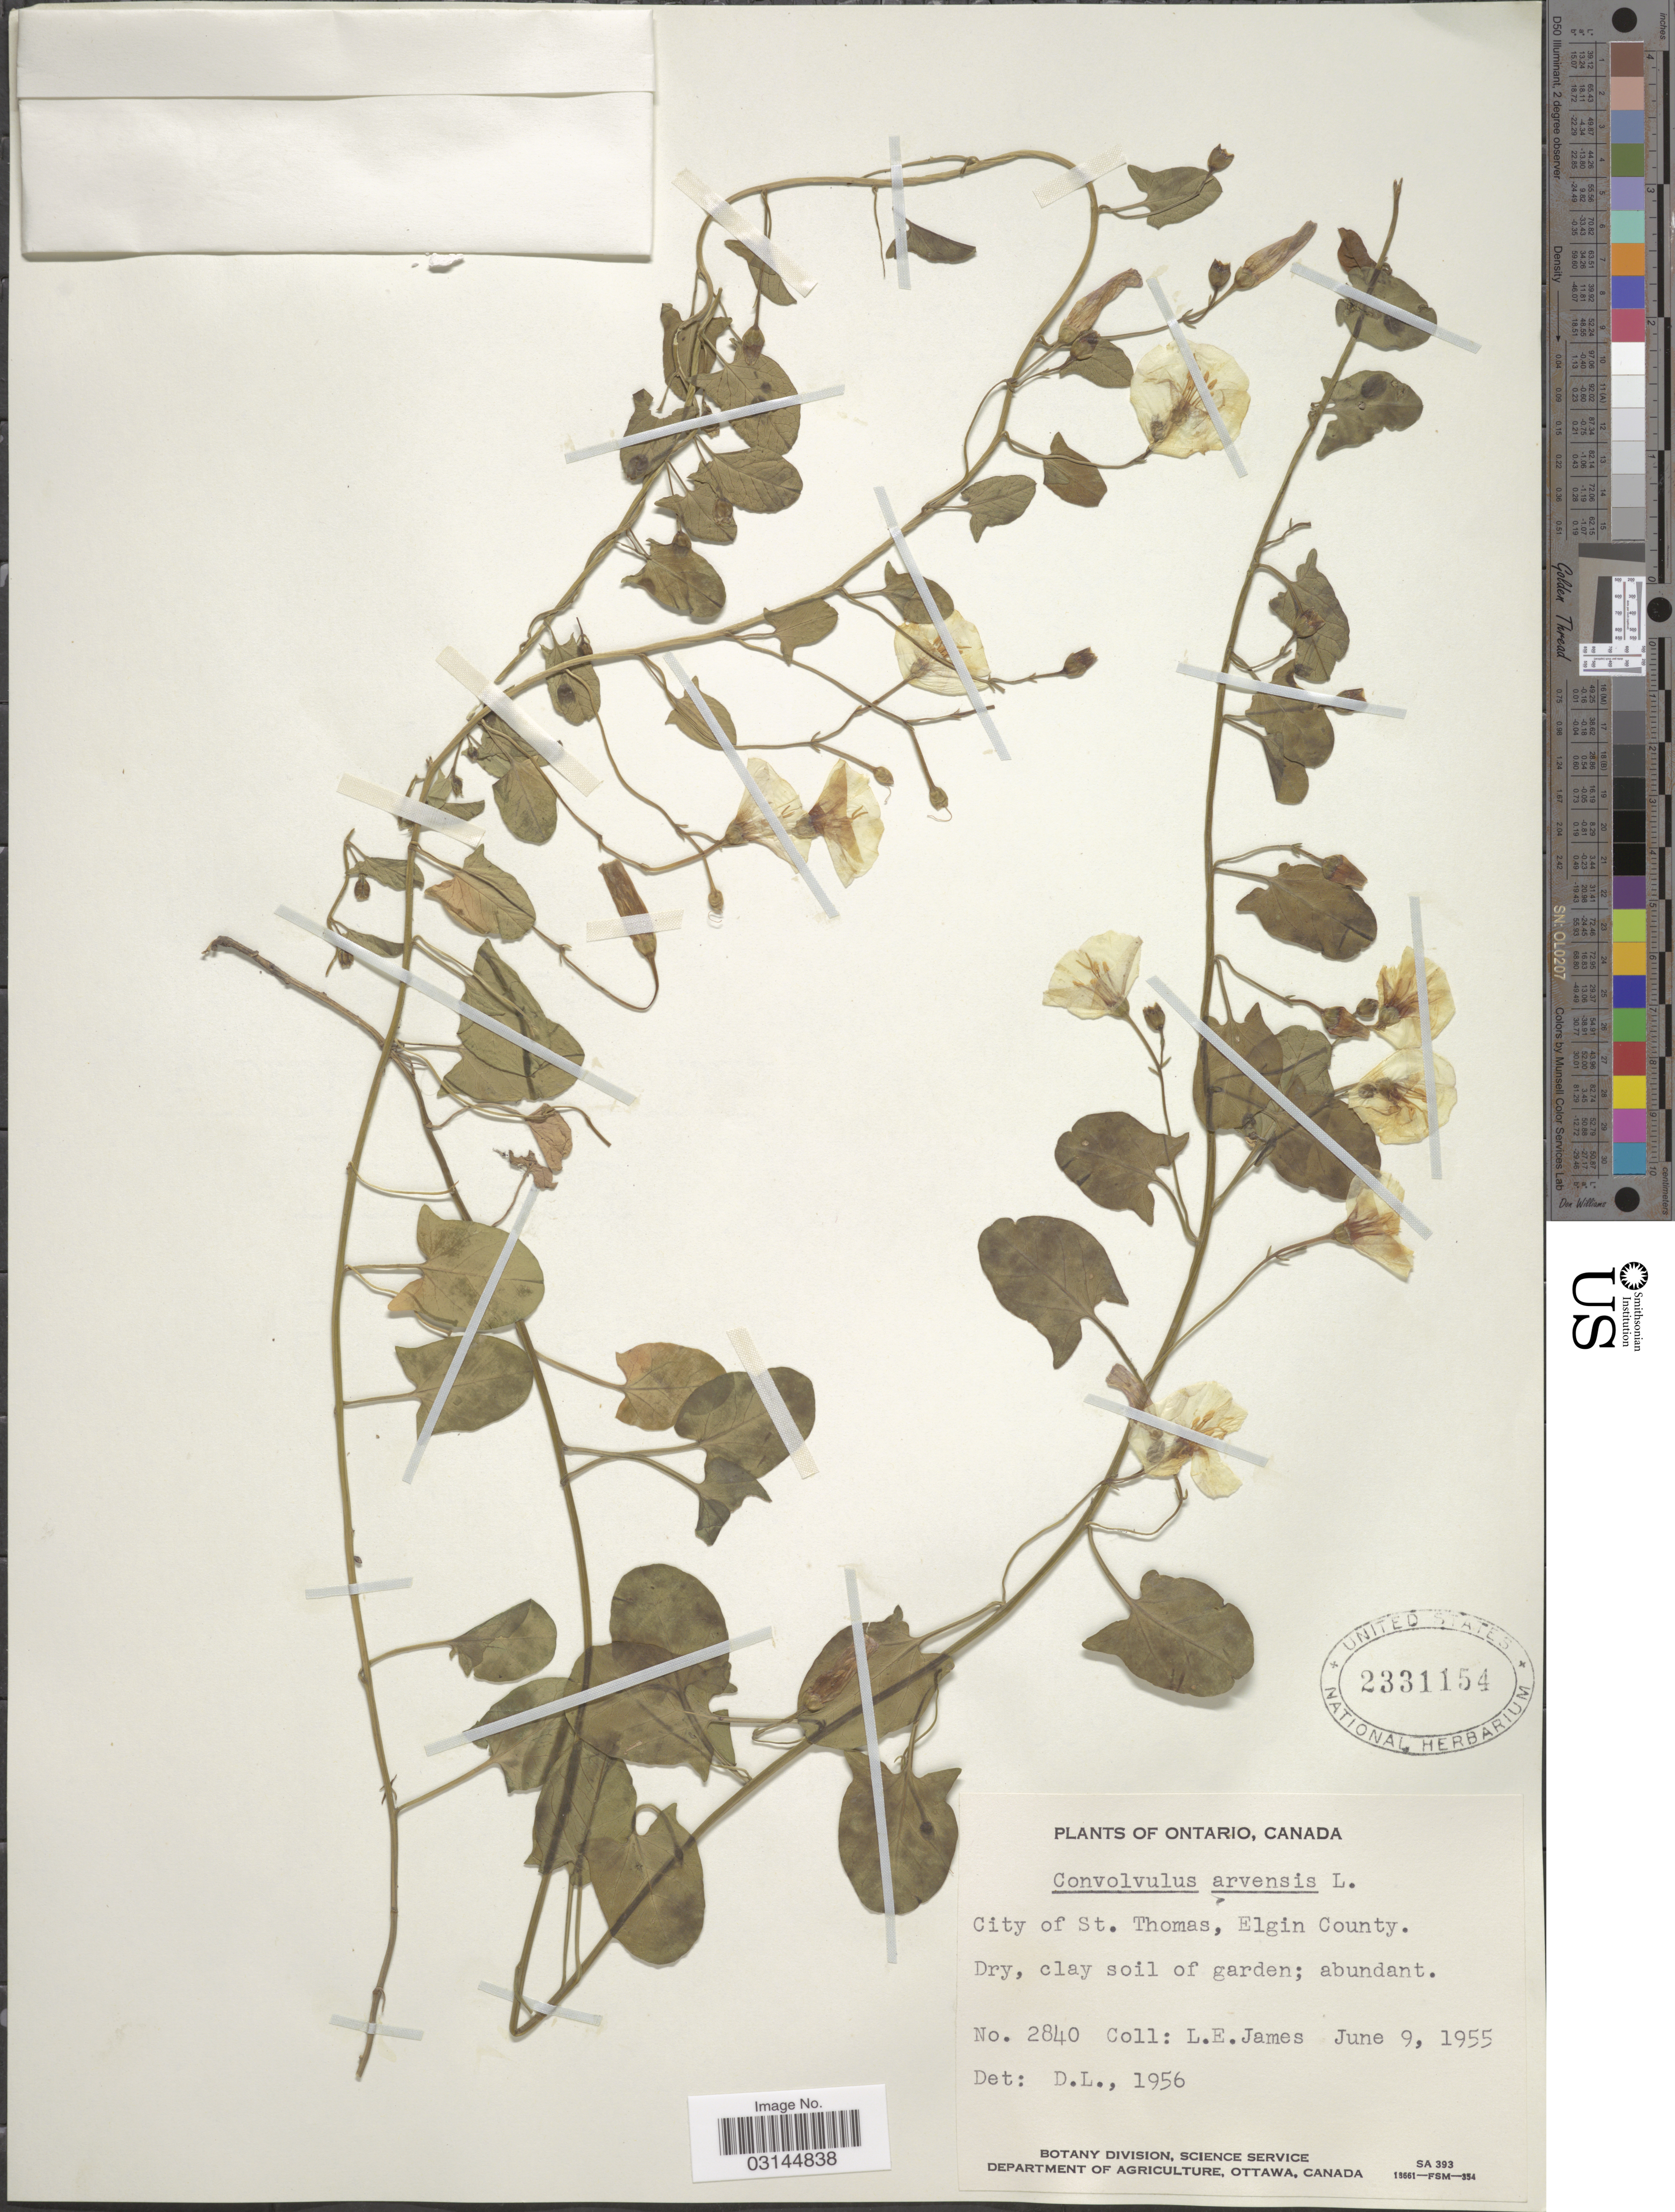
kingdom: Plantae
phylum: Tracheophyta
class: Magnoliopsida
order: Solanales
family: Convolvulaceae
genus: Convolvulus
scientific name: Convolvulus arvensis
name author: L.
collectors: L. E. James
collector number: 2840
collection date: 1955-06-09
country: Canada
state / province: Ontario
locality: City of St. Thomas, Elgin County.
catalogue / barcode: US 2331154